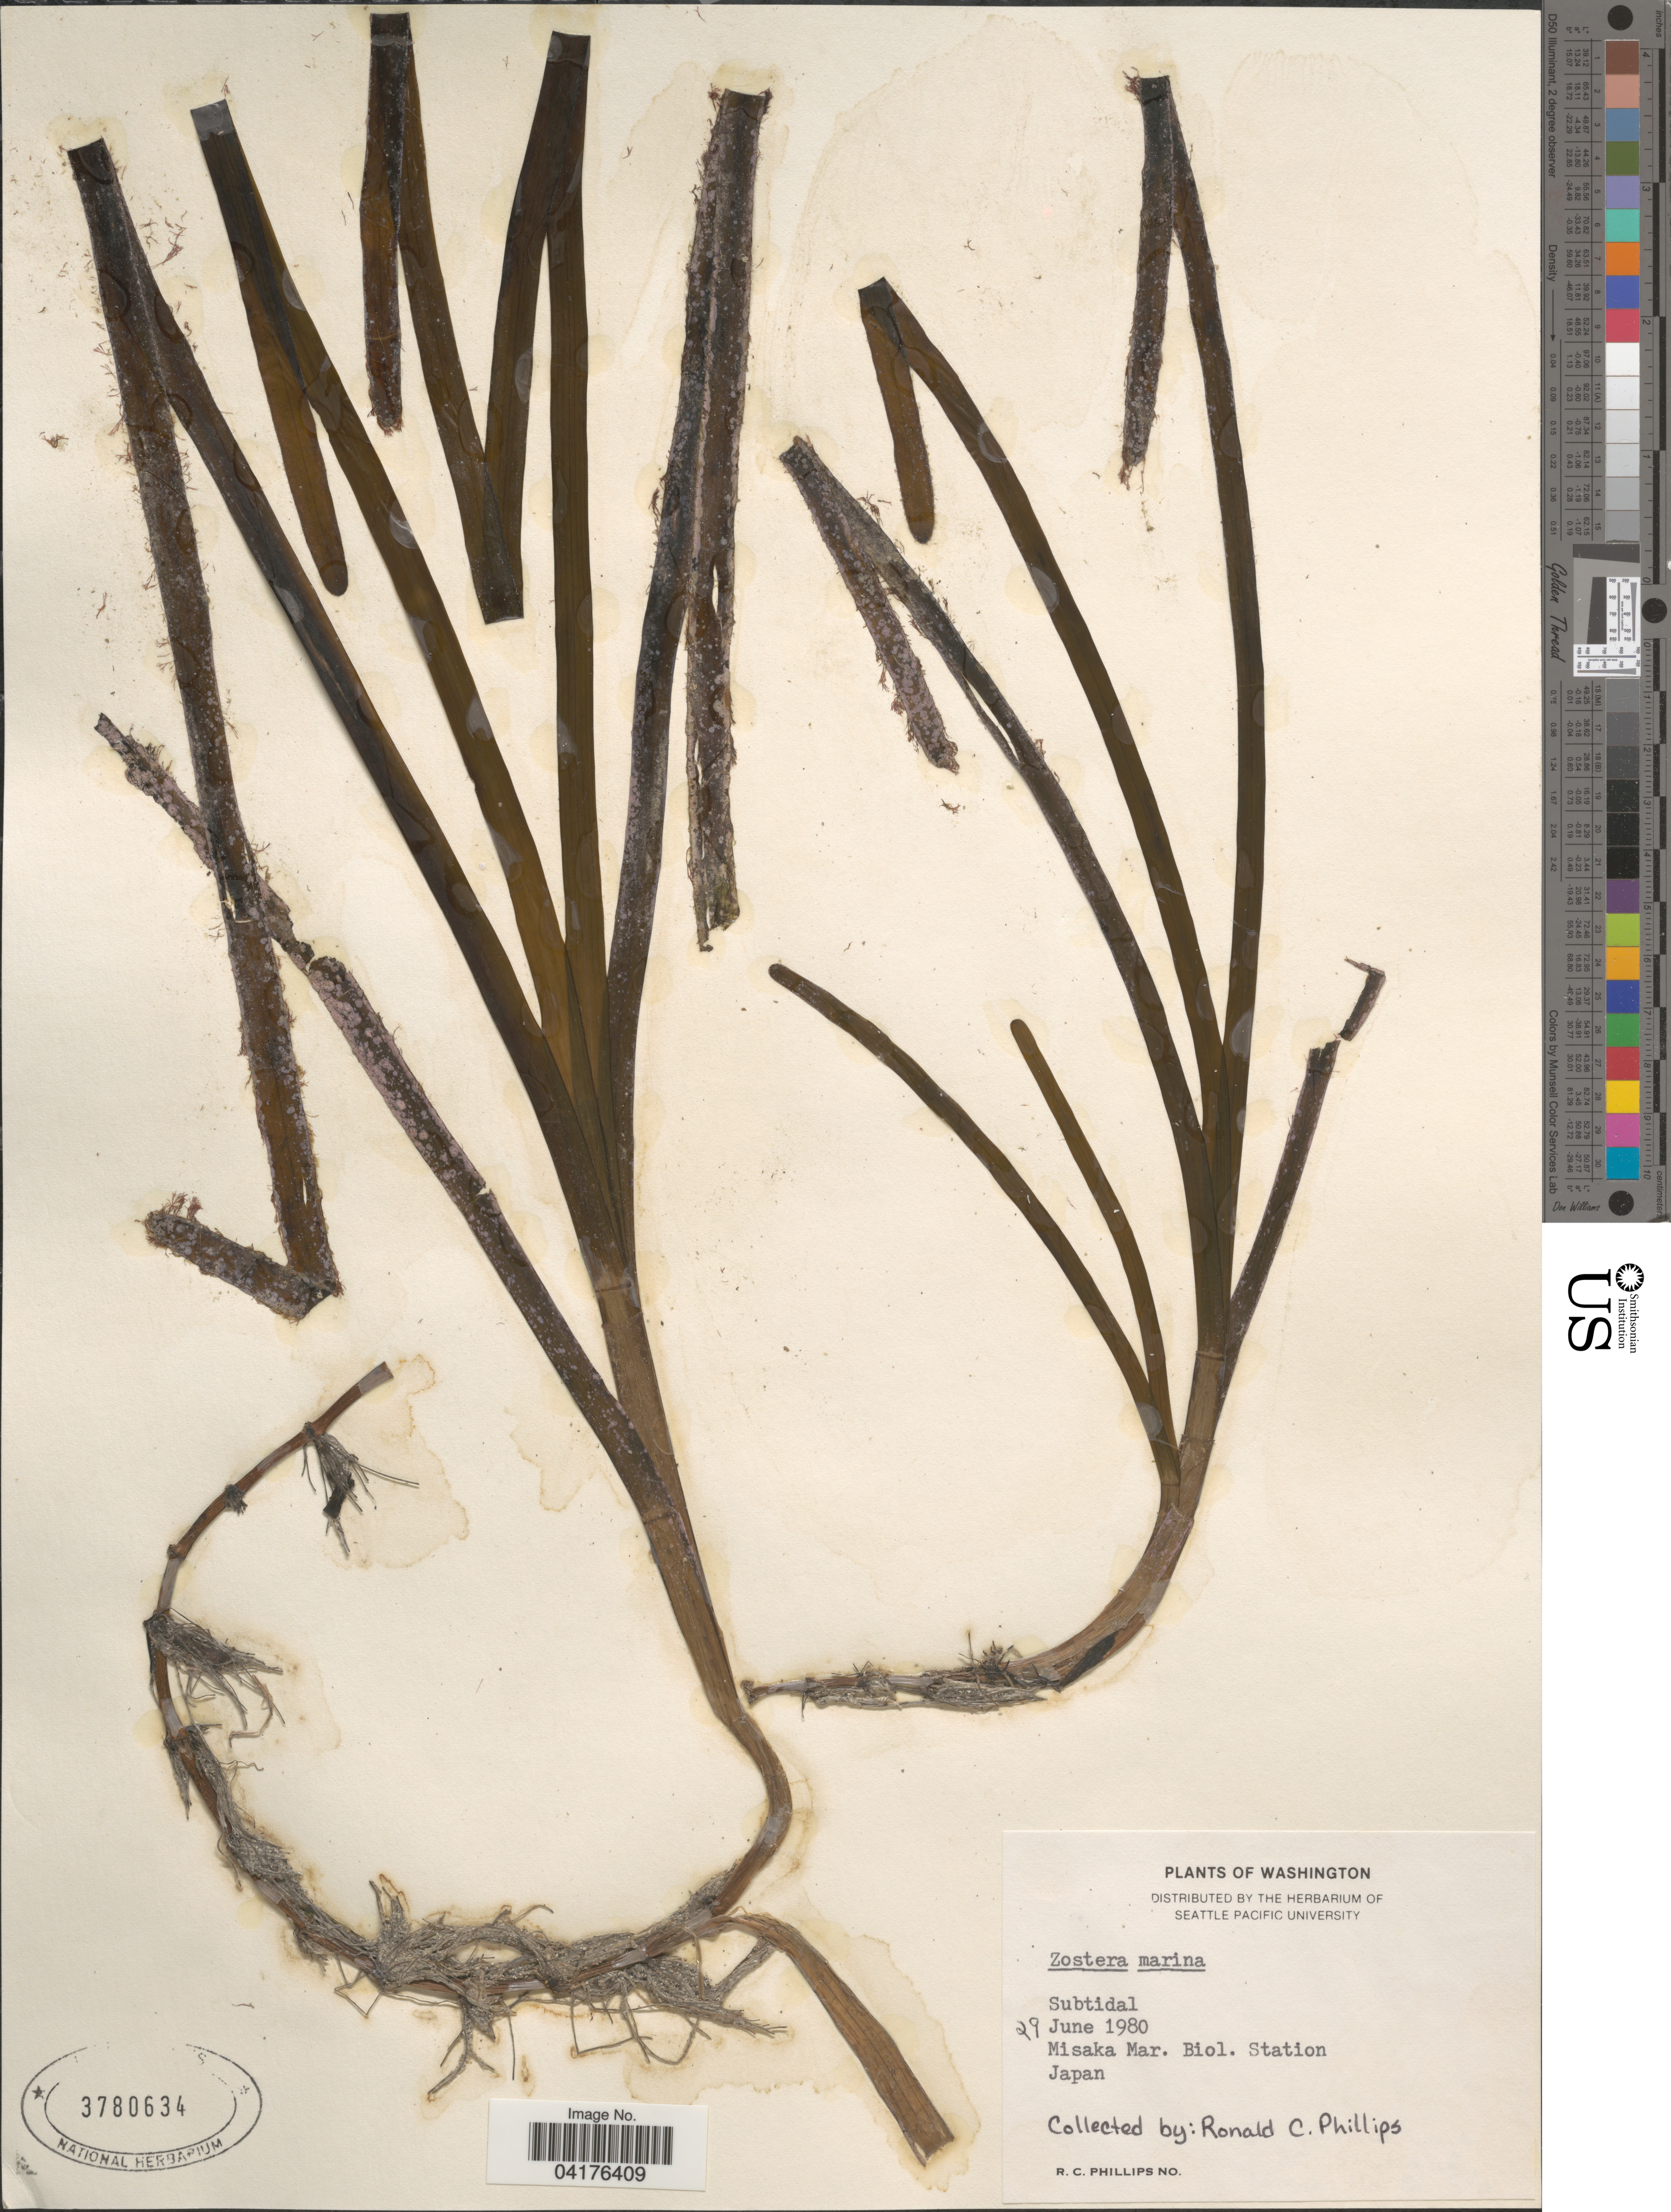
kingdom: Plantae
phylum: Tracheophyta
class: Liliopsida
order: Alismatales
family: Zosteraceae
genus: Zostera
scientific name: Zostera marina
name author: L.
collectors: R. C. Phillips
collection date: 1980-06-29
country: Japan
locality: Misaka Mar. Biol. Station.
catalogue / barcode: US 3780634